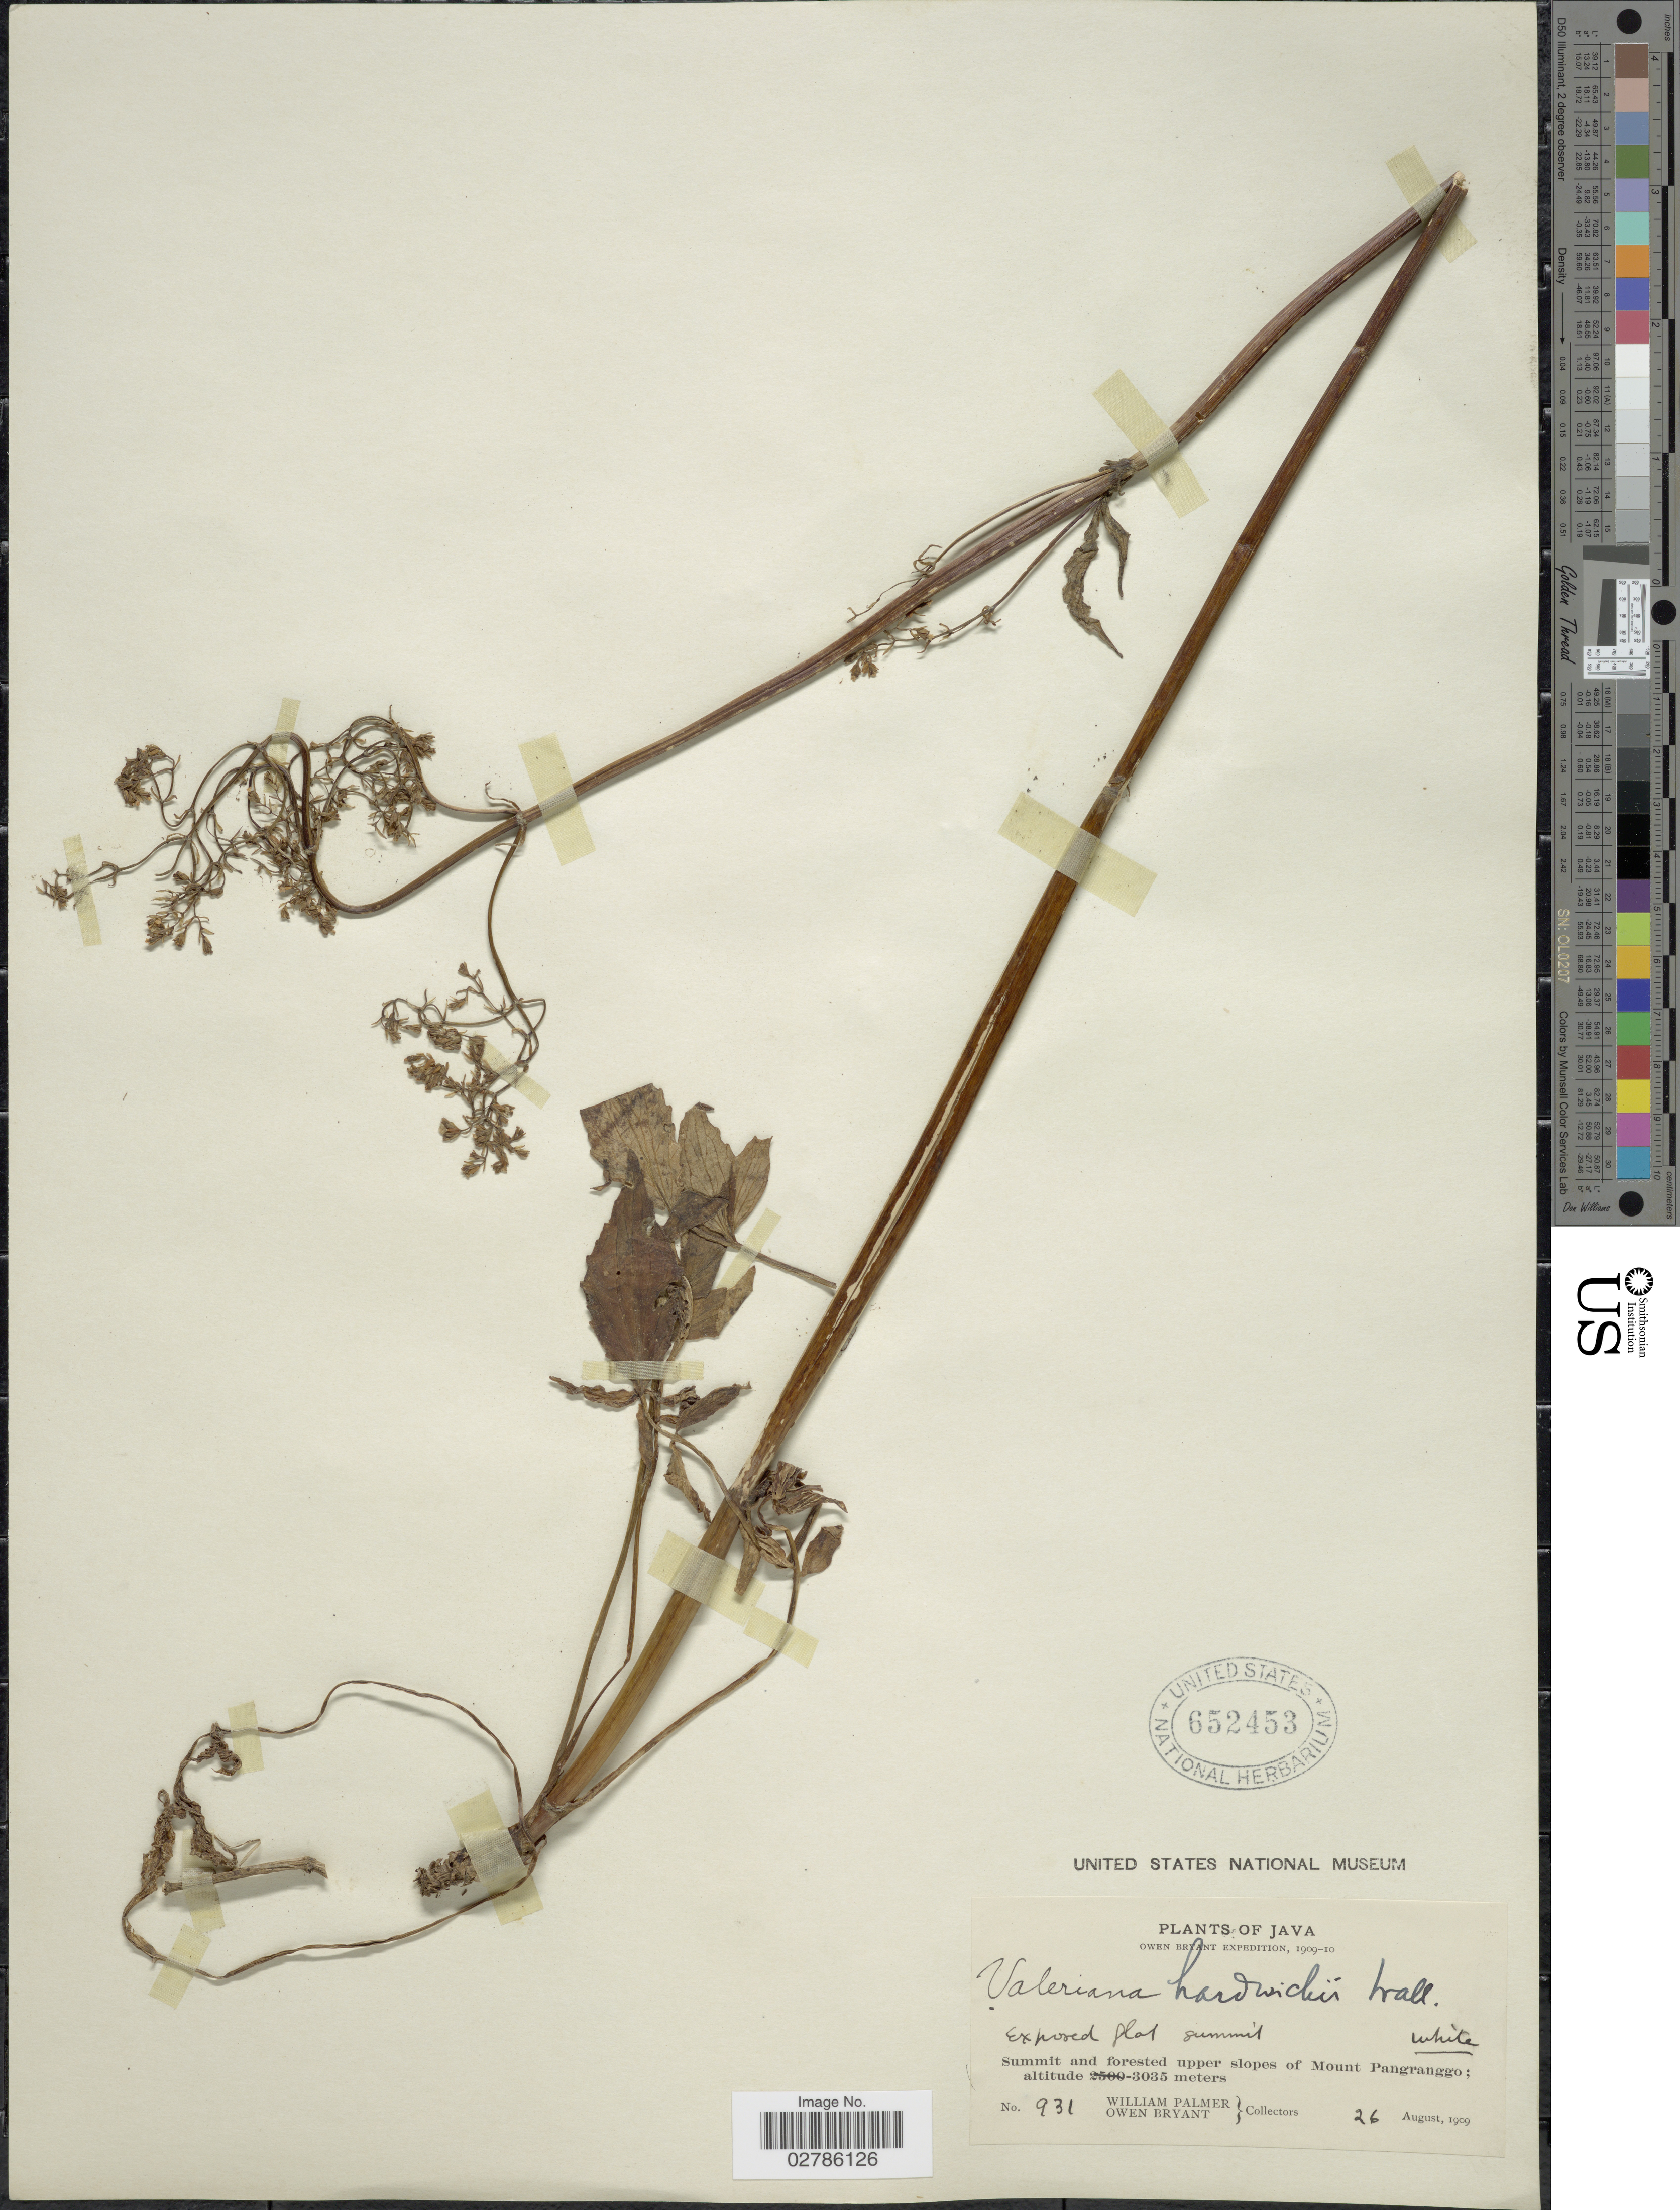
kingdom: Plantae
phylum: Tracheophyta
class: Magnoliopsida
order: Dipsacales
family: Caprifoliaceae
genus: Valeriana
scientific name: Valeriana hardwickii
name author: Wall.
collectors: W. Palmer & O. Bryant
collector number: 931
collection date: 1909-08-26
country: Indonesia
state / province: Java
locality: Summit and forested upper slopes of Mount Pangranggo.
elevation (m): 3035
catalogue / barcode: US 652453